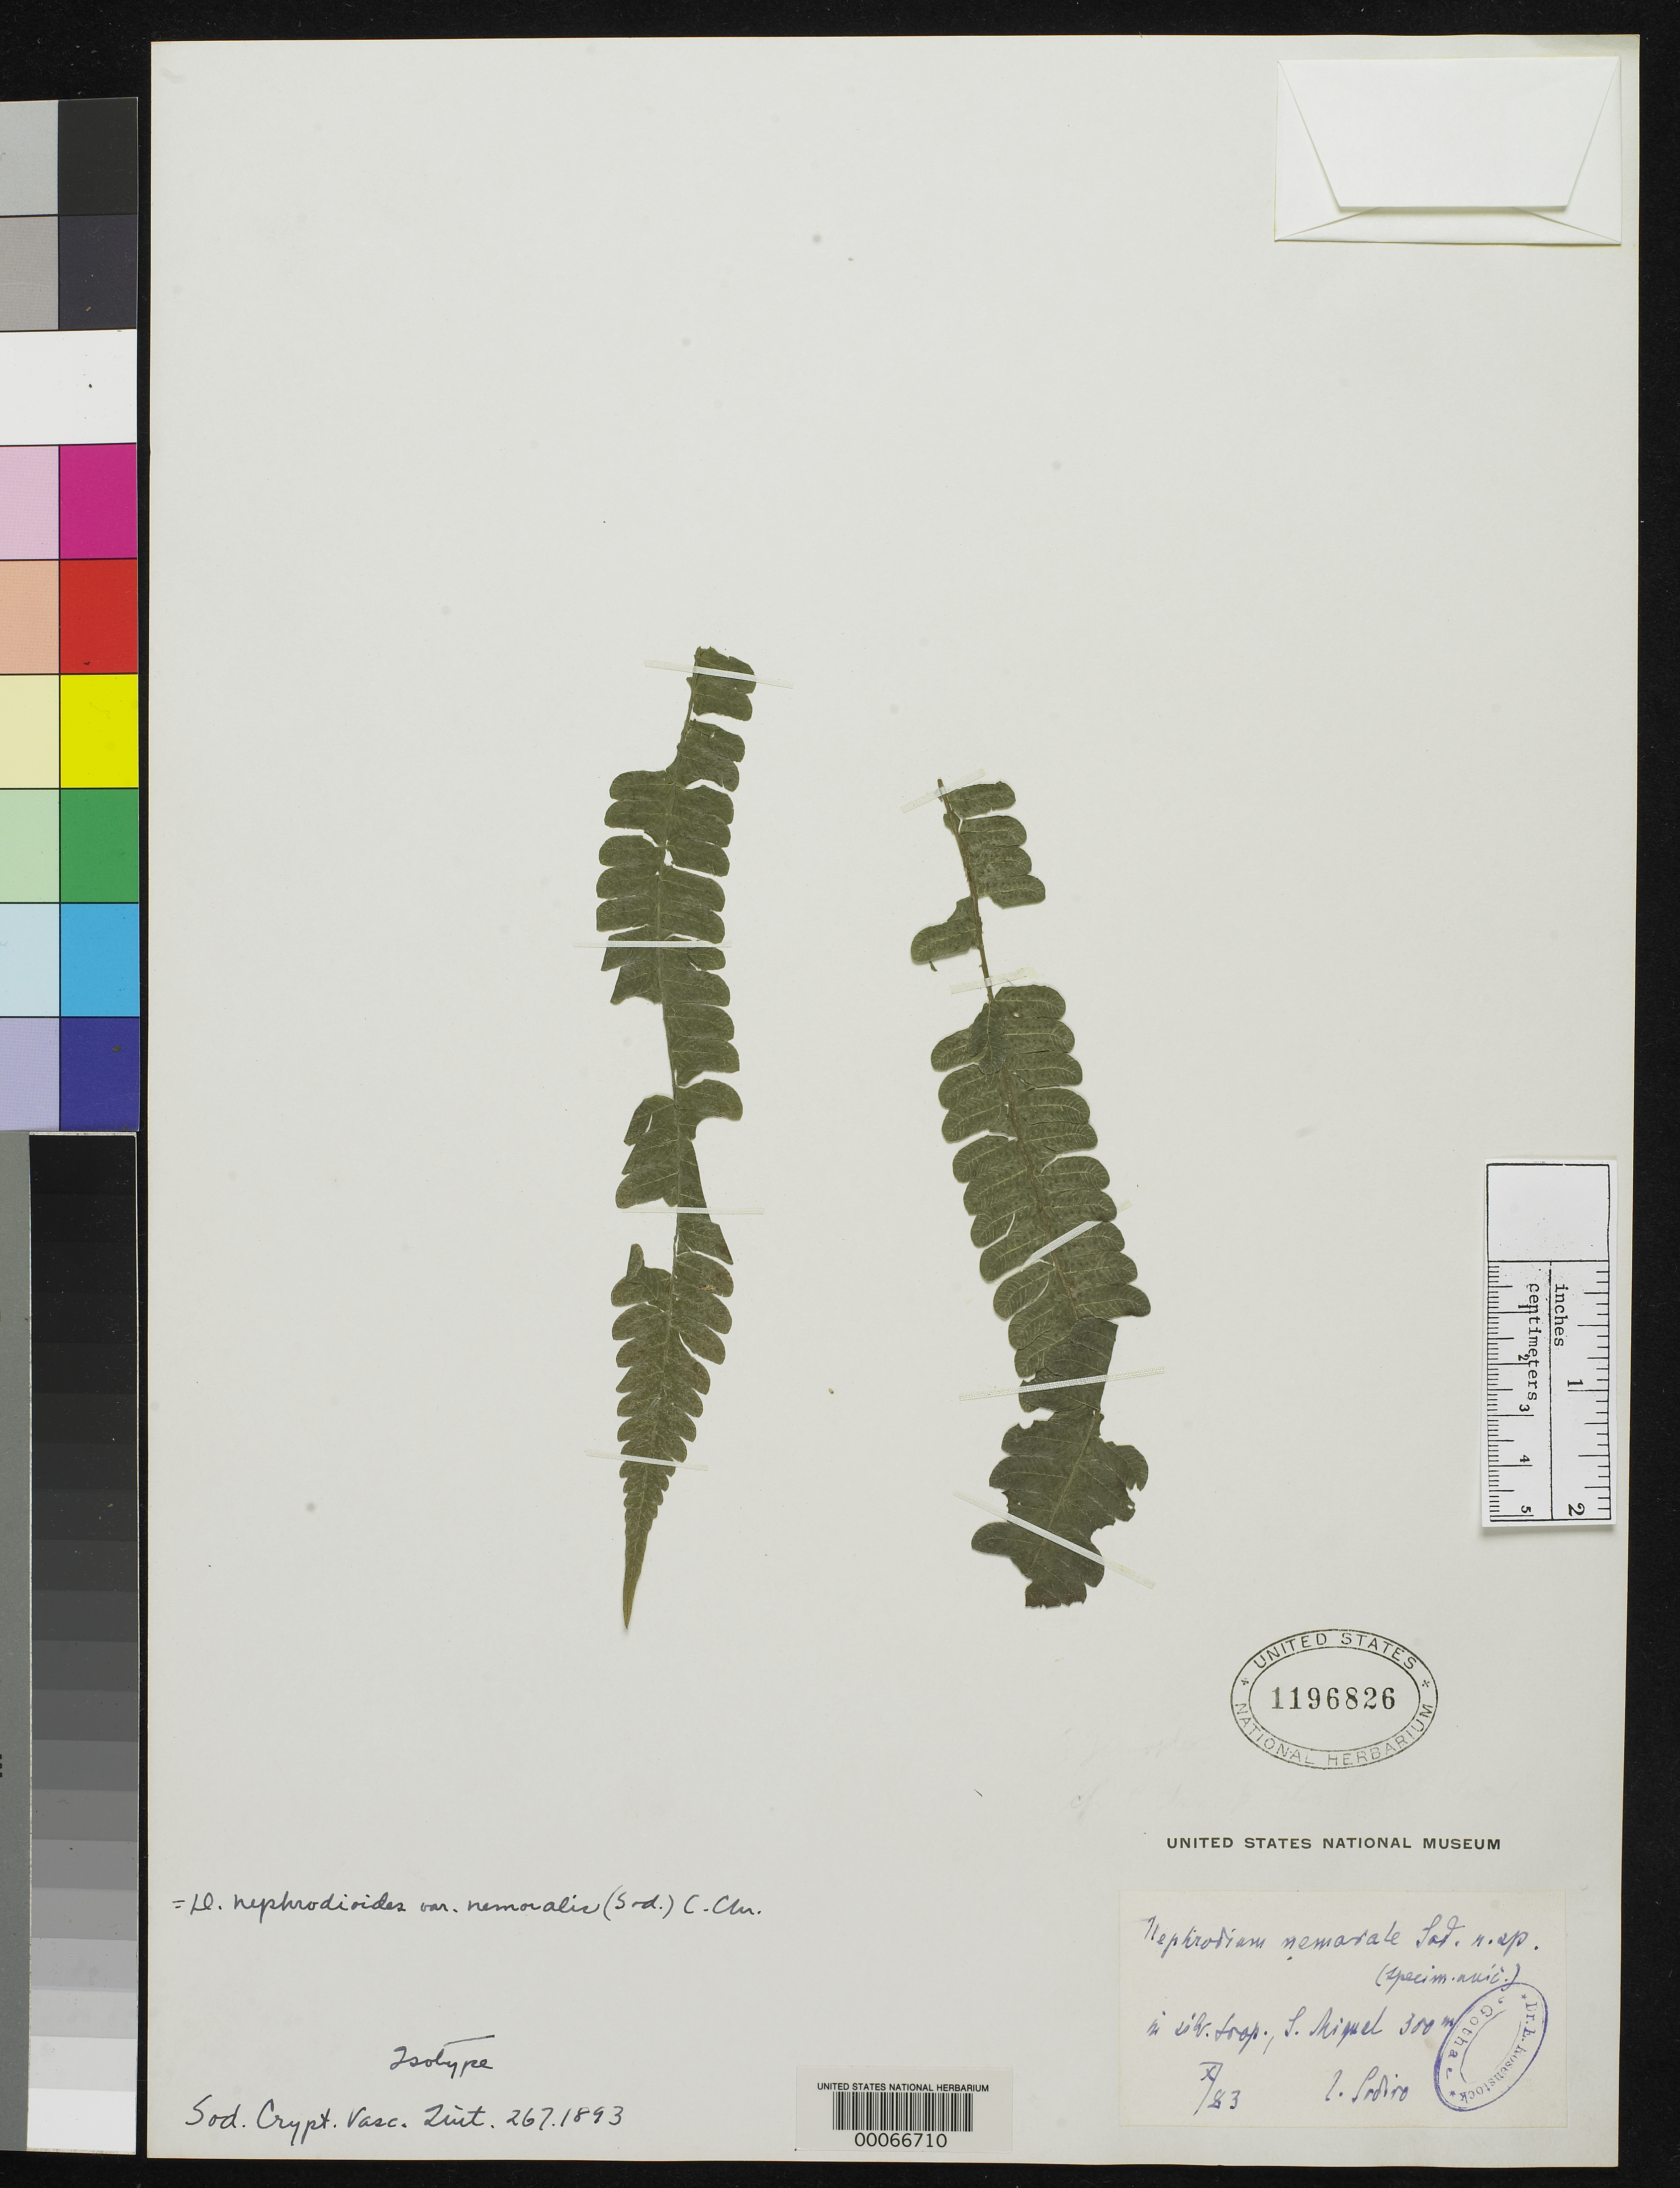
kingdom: Plantae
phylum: Tracheophyta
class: Polypodiopsida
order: Polypodiales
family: Dryopteridaceae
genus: Nephrodium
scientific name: Nephrodium nemorale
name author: Sodiro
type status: Type Collection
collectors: L. Sodiro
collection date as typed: Nov 1883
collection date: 1883-11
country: Ecuador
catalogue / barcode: US 1196826